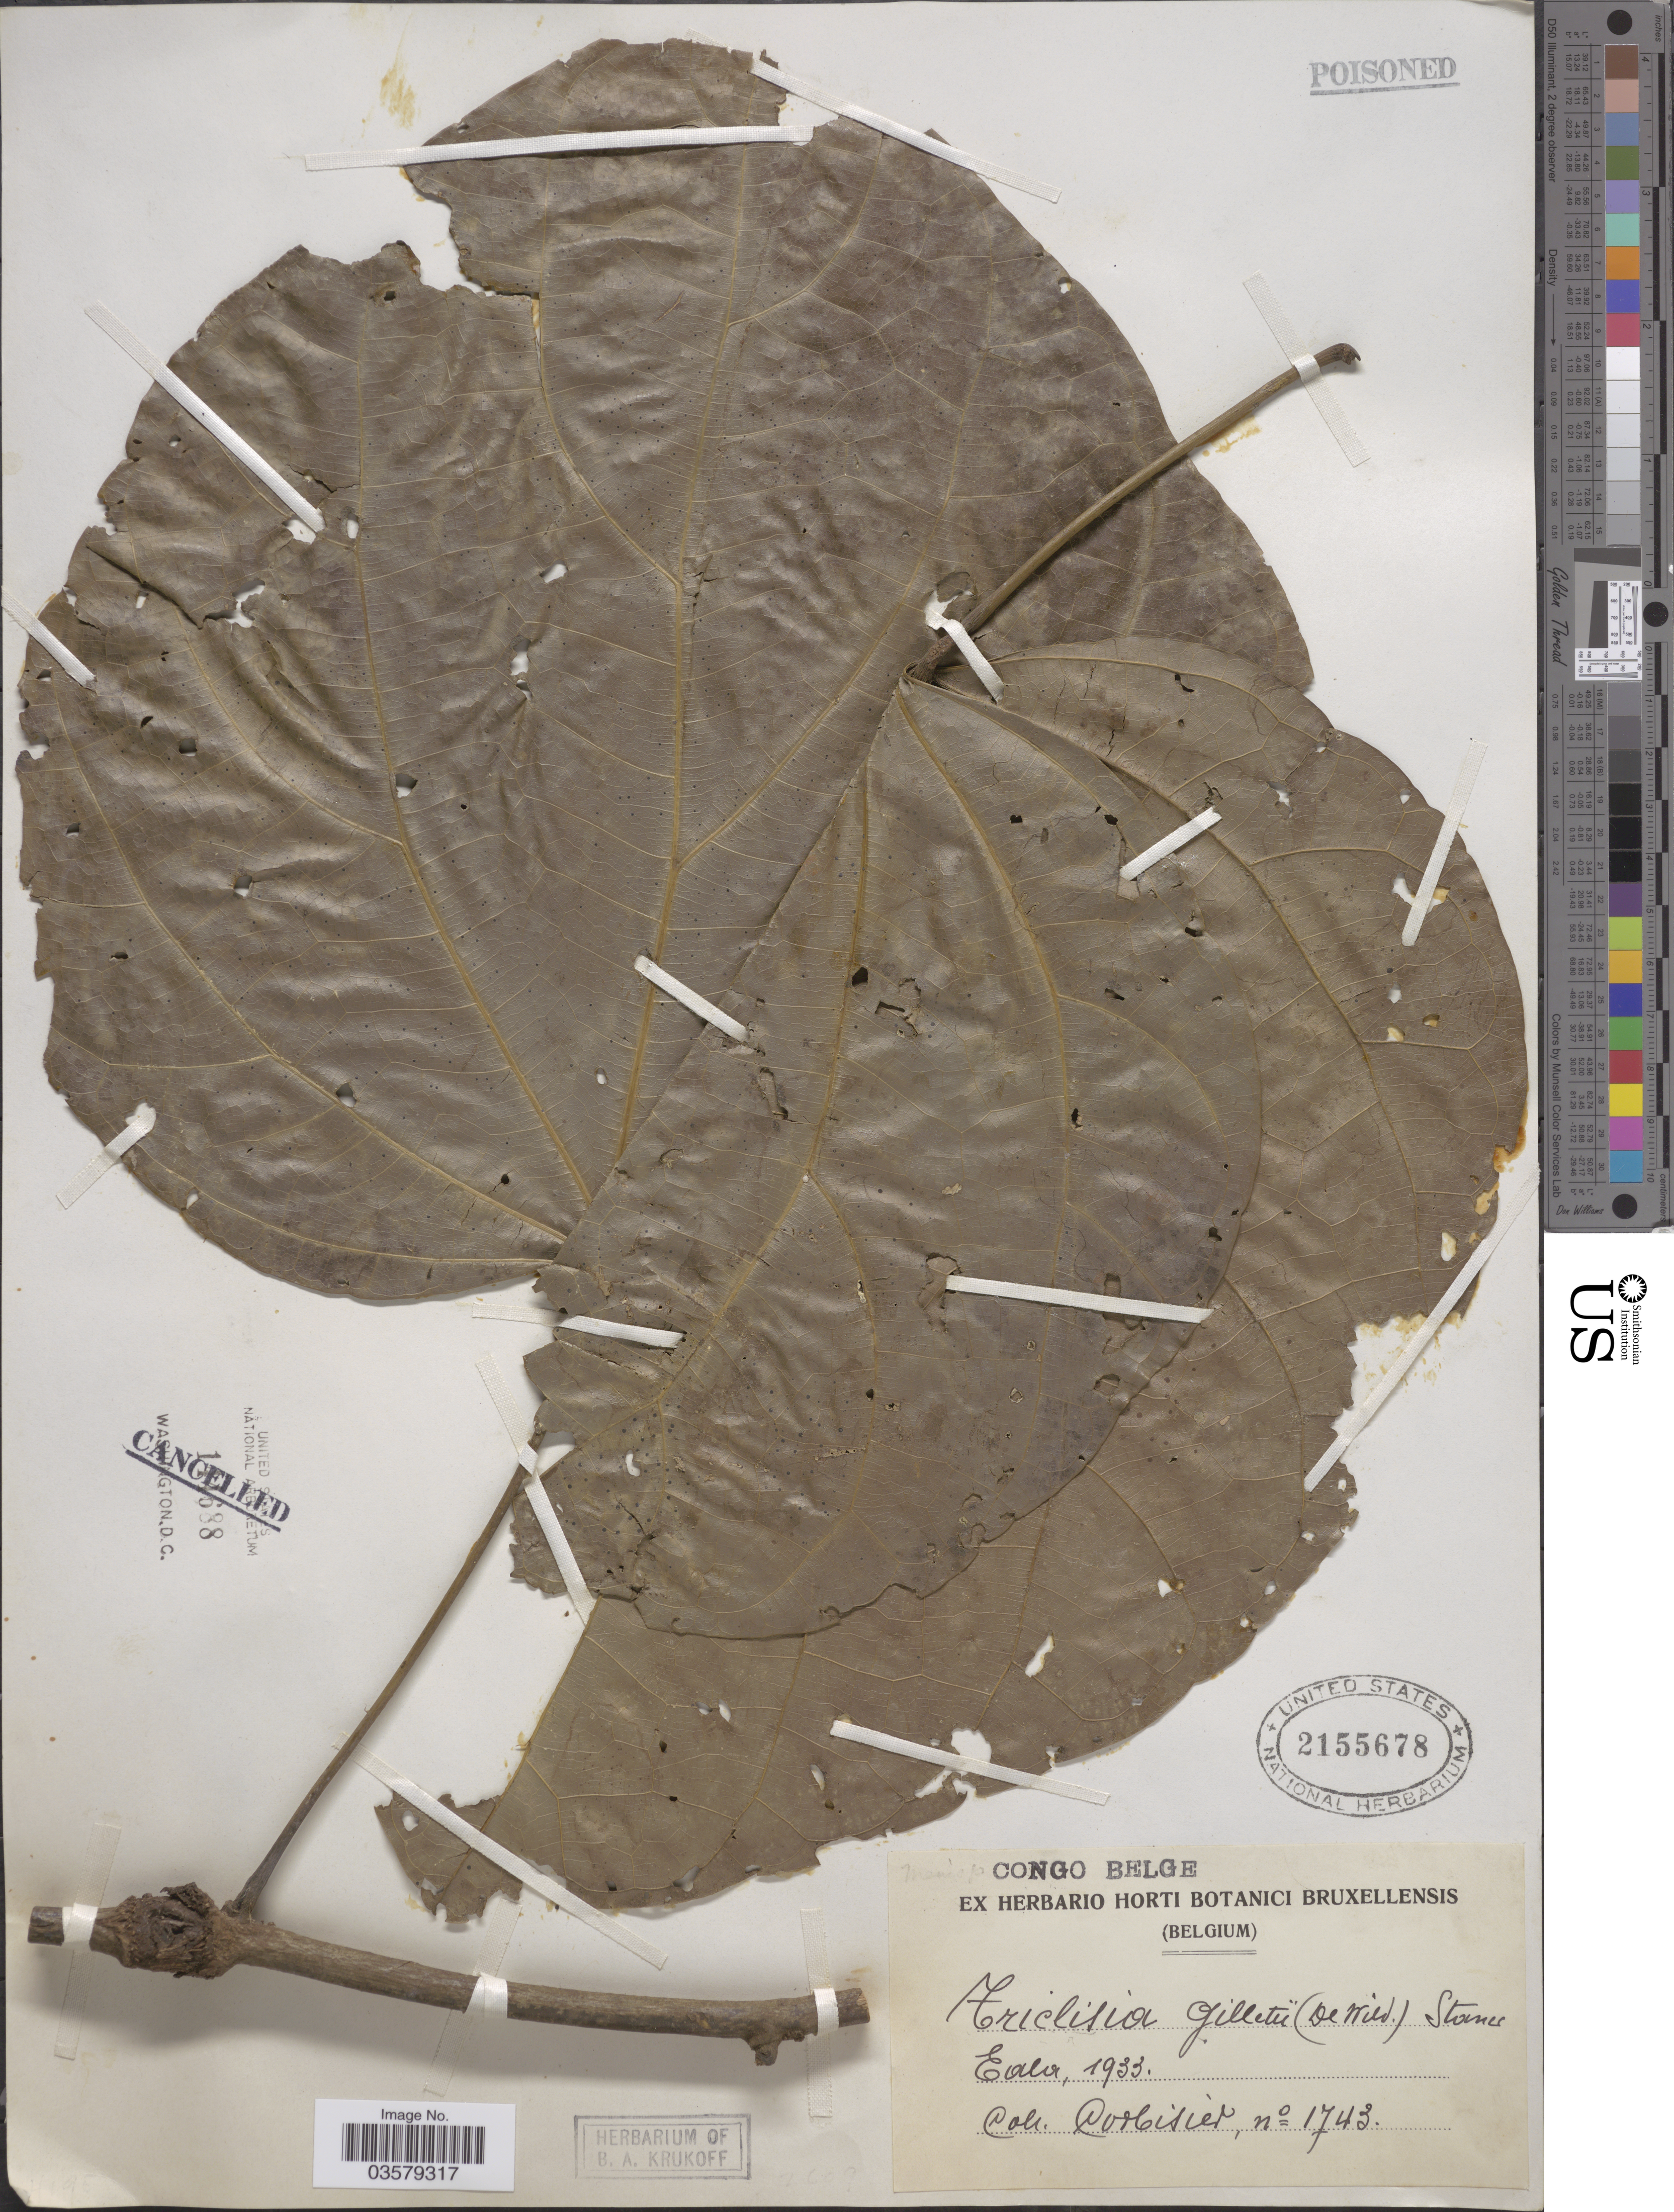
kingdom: Plantae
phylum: Tracheophyta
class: Magnoliopsida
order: Ranunculales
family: Menispermaceae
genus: Triclisia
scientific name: Triclisia gilletii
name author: (De Wild.) Staner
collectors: -. Corbisier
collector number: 1743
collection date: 1933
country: Congo, Democratic Republic of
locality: Congo Belge. Eala.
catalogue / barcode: US 2155678